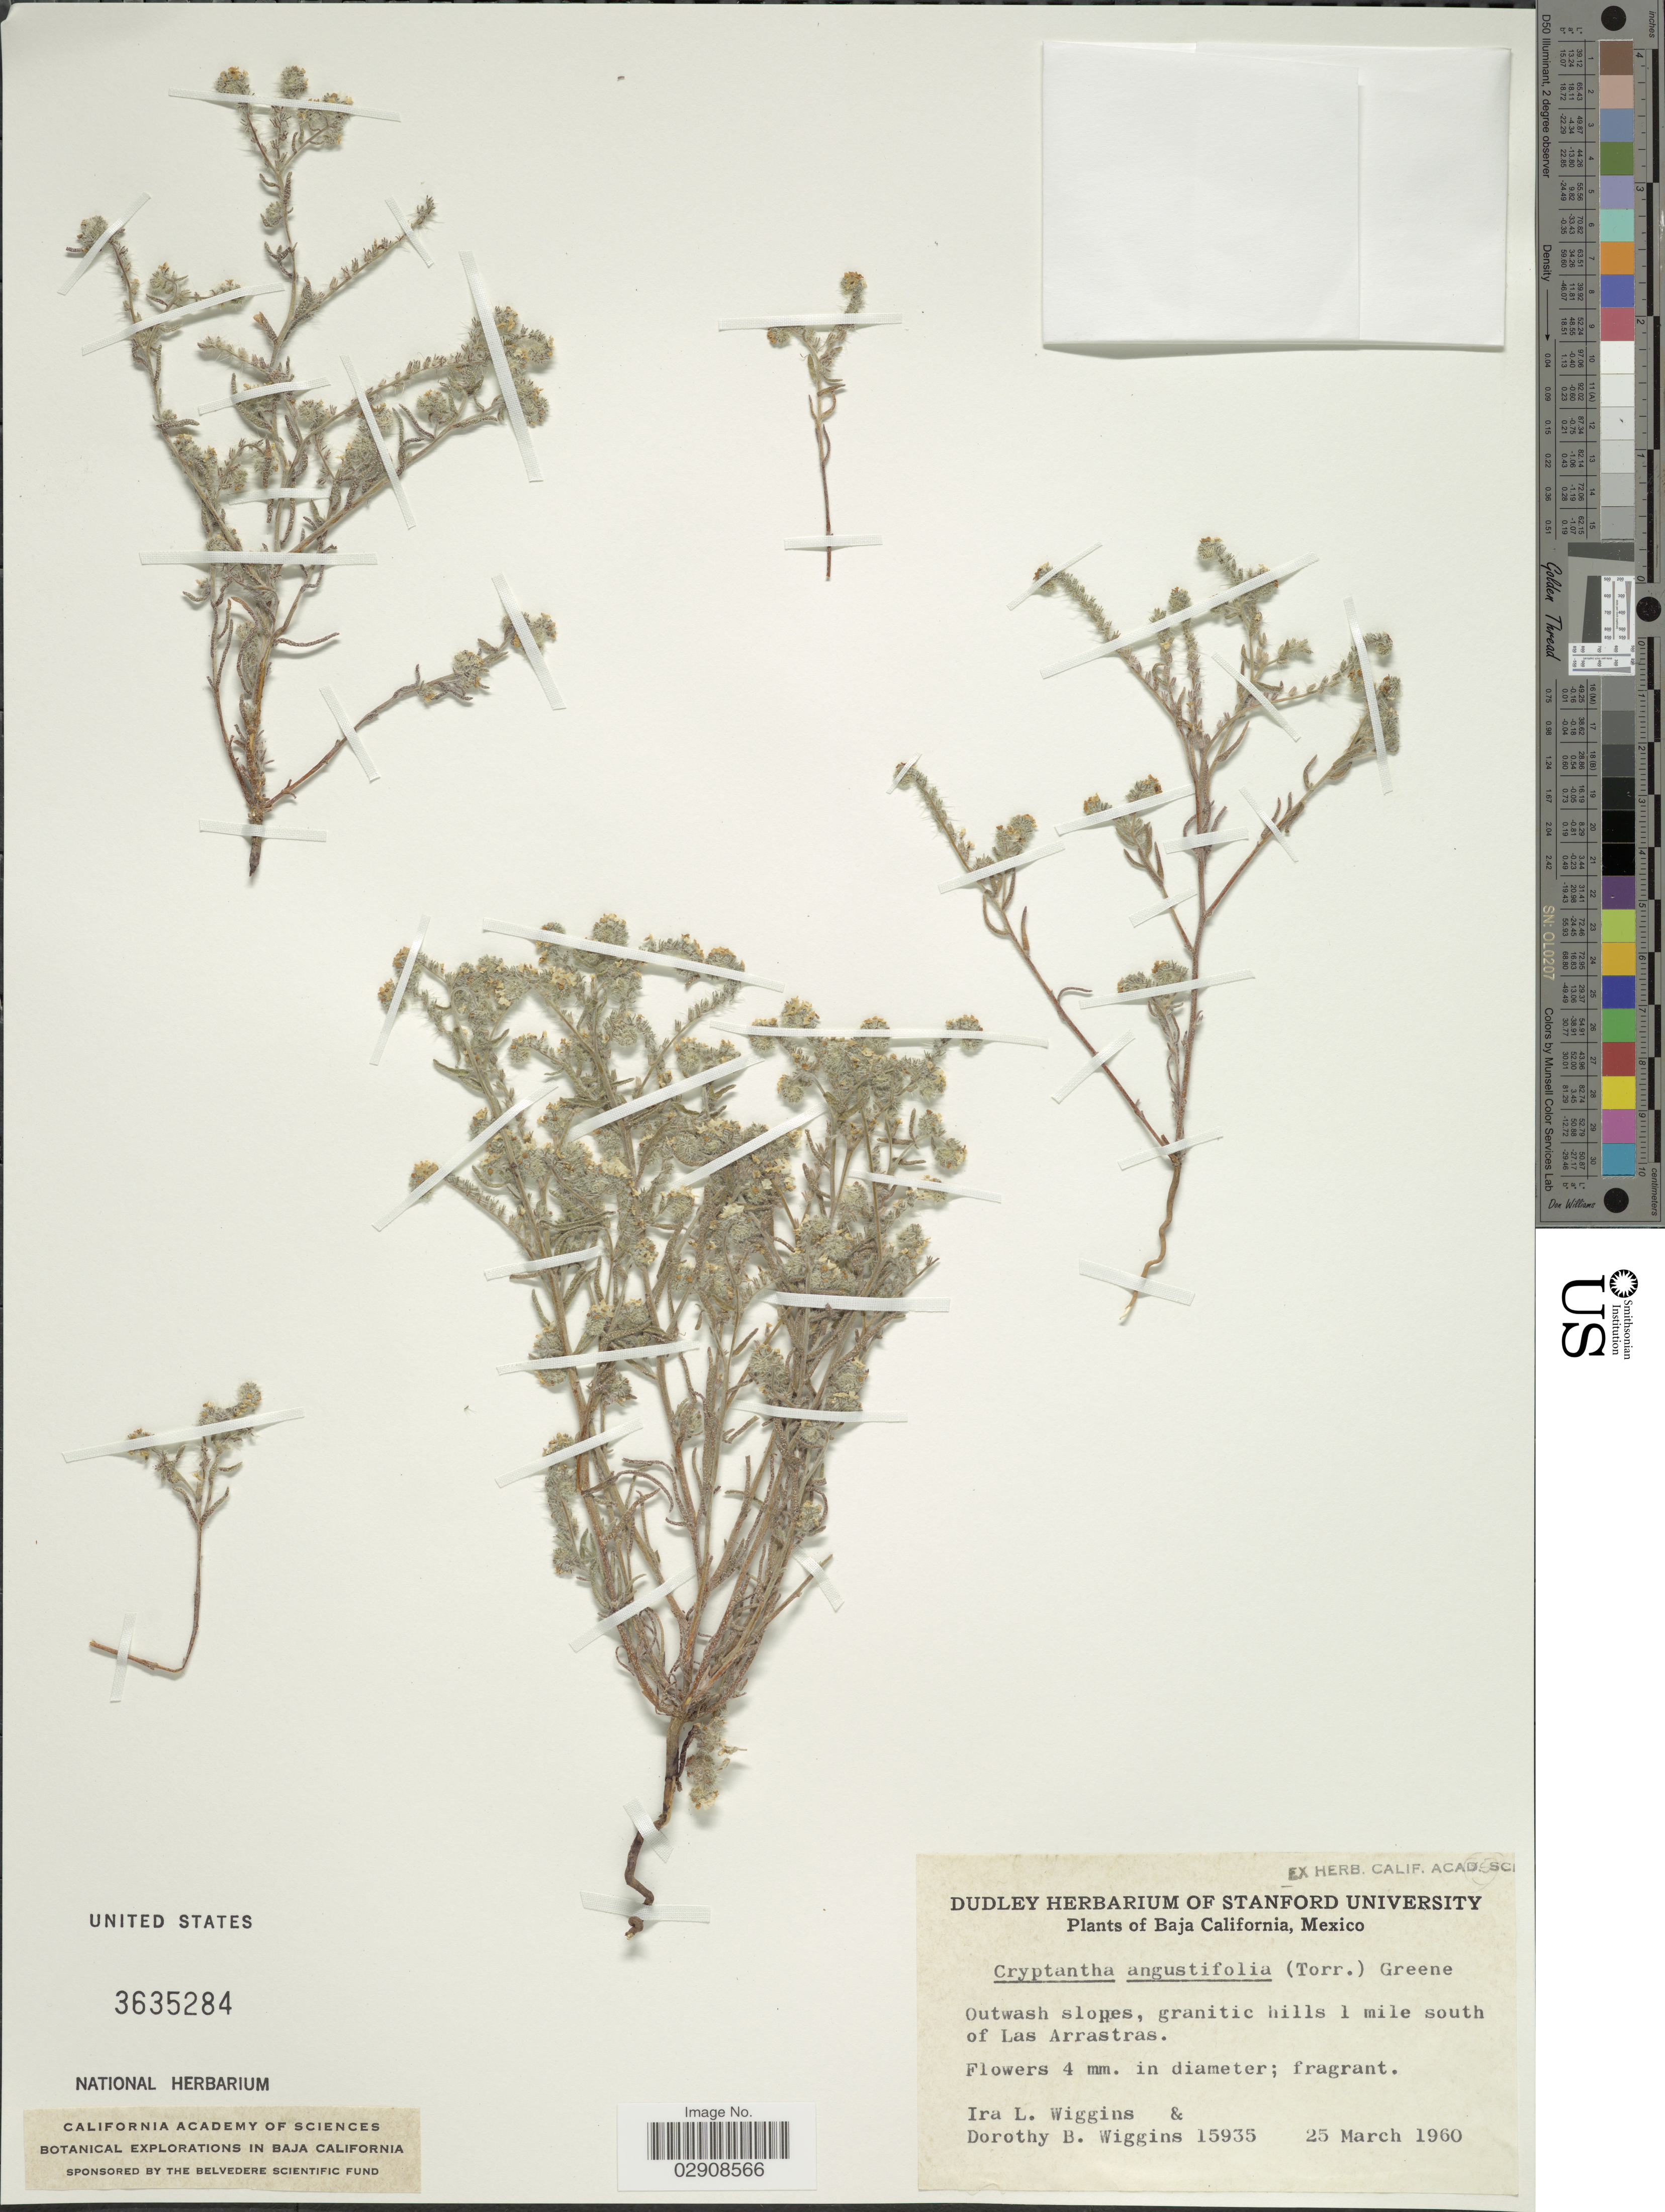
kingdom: Plantae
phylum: Tracheophyta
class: Magnoliopsida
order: Boraginales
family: Boraginaceae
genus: Cryptantha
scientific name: Cryptantha angustifolia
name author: (Torr.) Greene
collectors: I. L. Wiggins & D. B. Wiggins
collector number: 15935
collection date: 1960-03-25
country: Mexico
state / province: Baja California Norte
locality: Outwash slopes, granitic hills 1 miles south of Las Arrastras.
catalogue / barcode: US 3635284